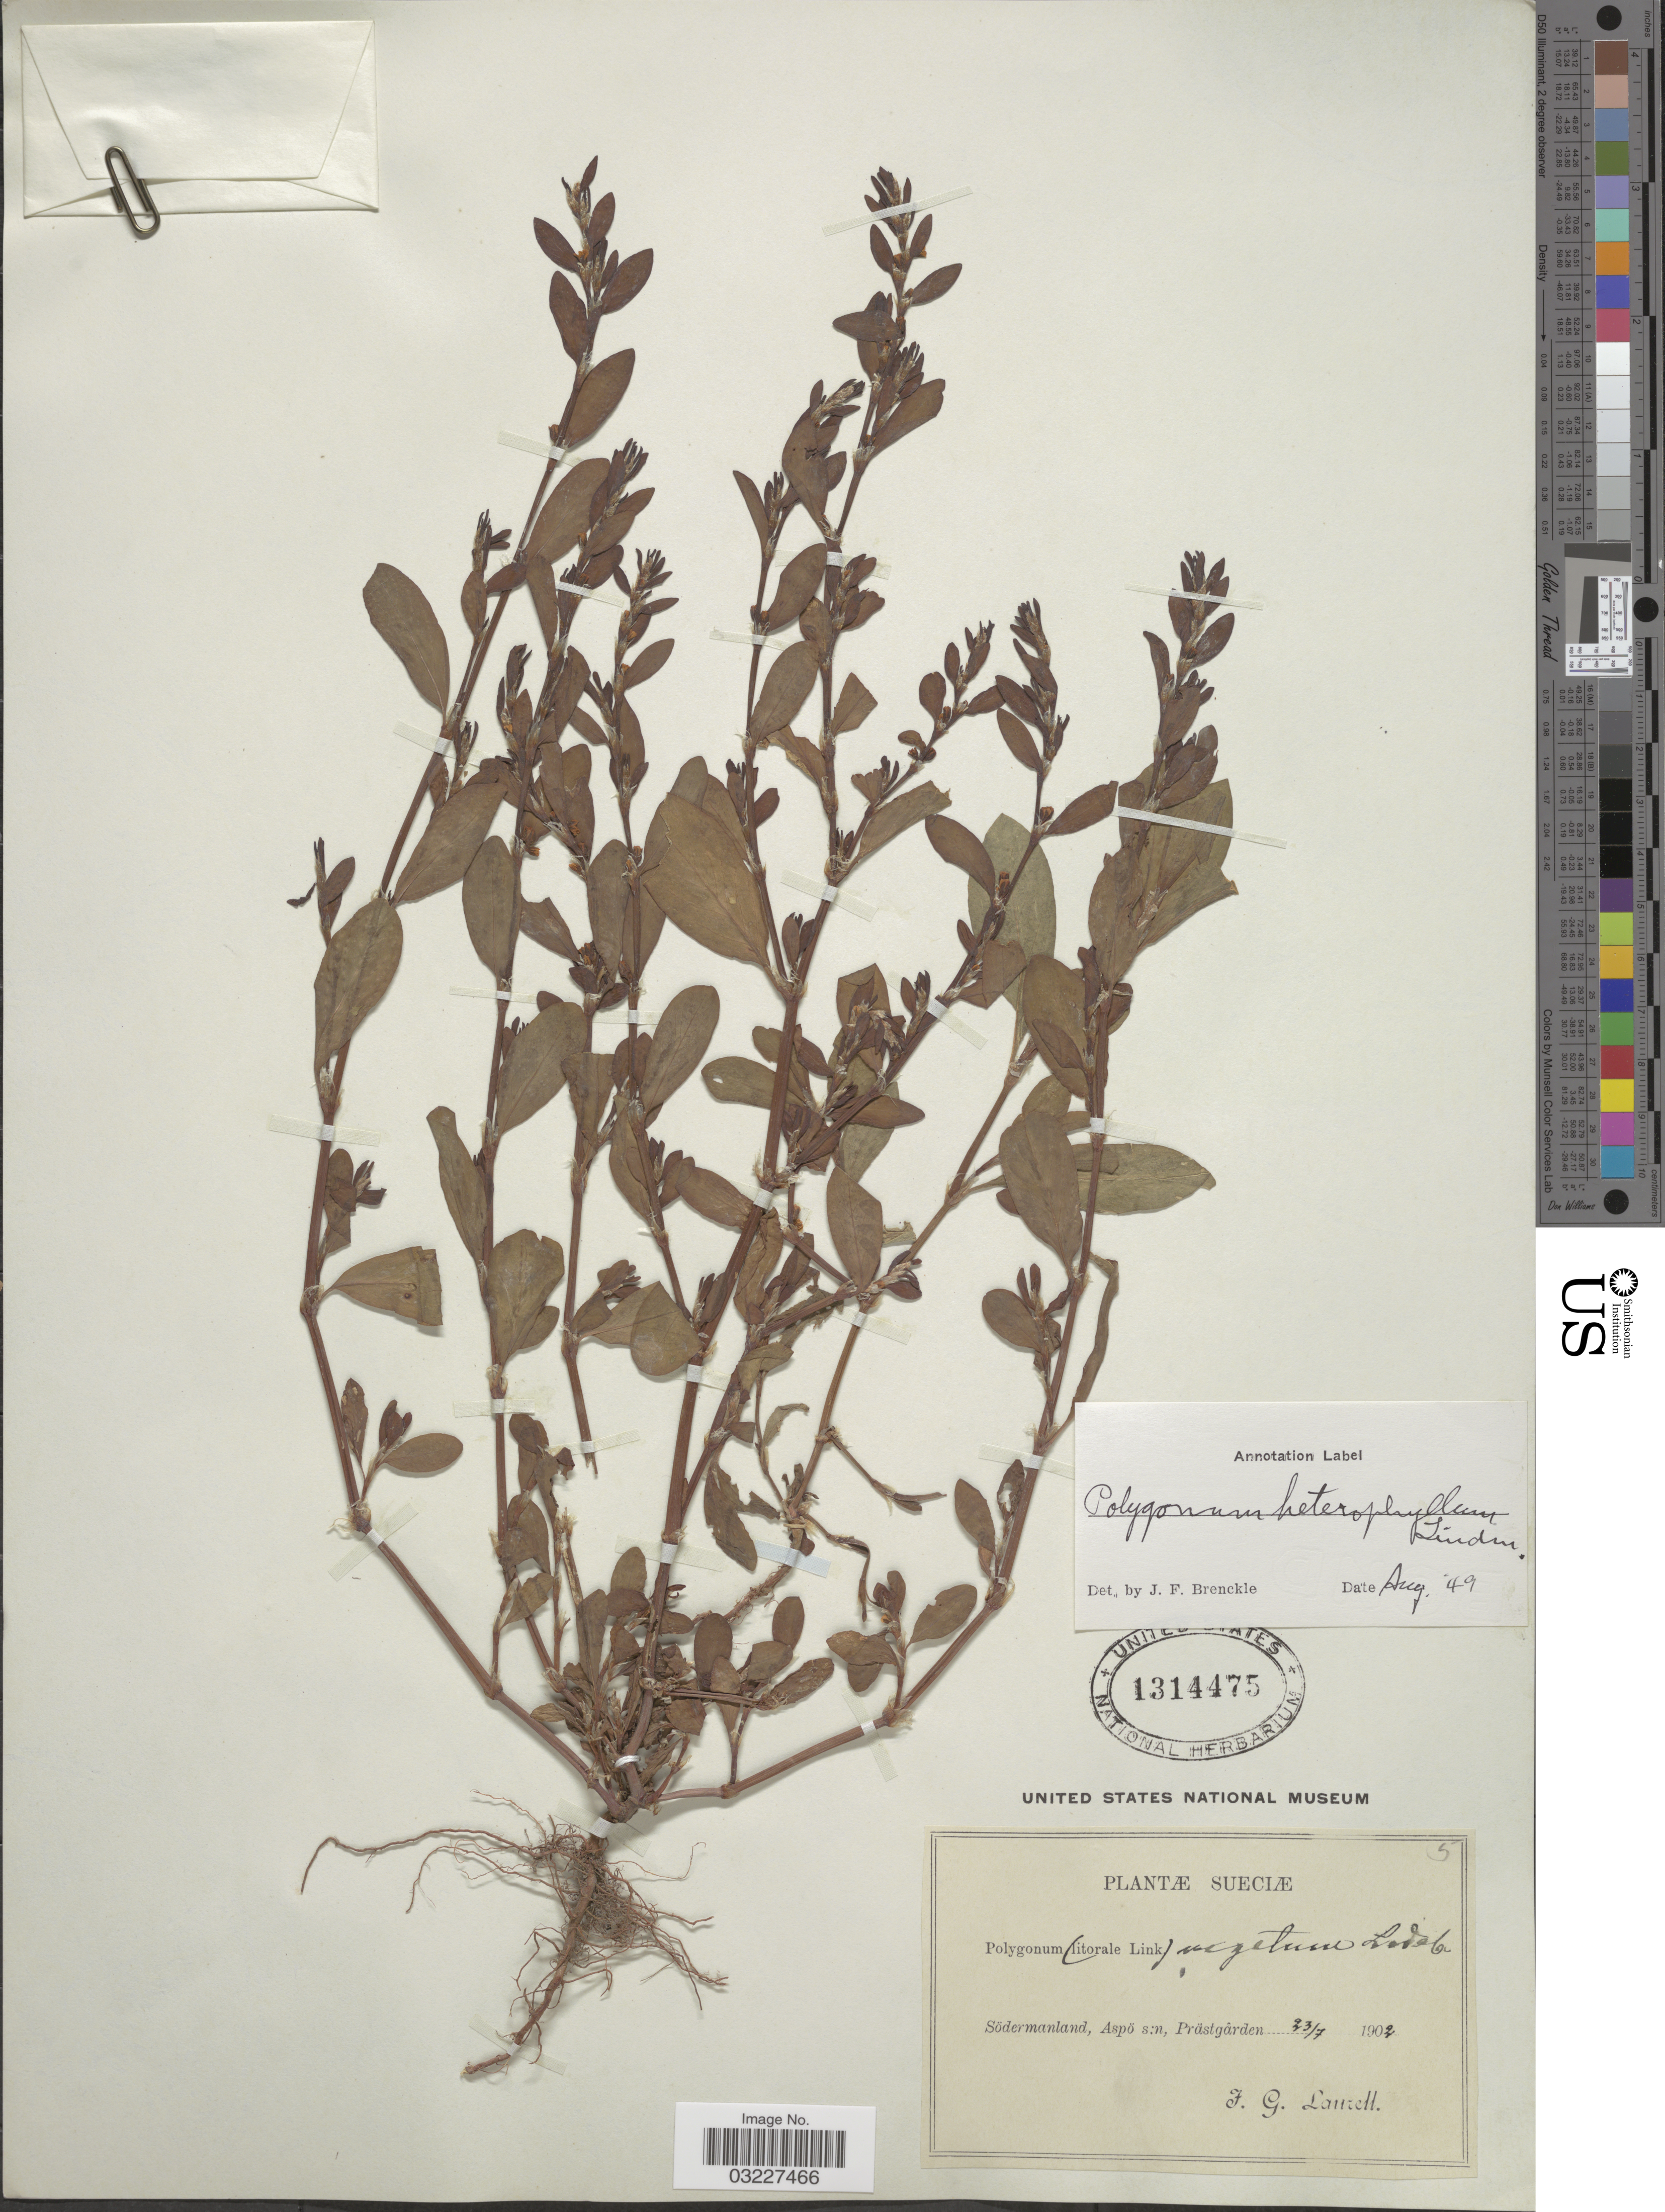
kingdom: Plantae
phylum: Tracheophyta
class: Magnoliopsida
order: Caryophyllales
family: Polygonaceae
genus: Polygonum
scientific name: Polygonum heterophyllum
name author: Lindm.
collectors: J. Laurell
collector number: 5*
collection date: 1902-07-23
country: Sweden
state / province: Sodermanland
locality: Sueciæ, Södermanland, Aspö s:n, Prästgârden.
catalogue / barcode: US 1314475